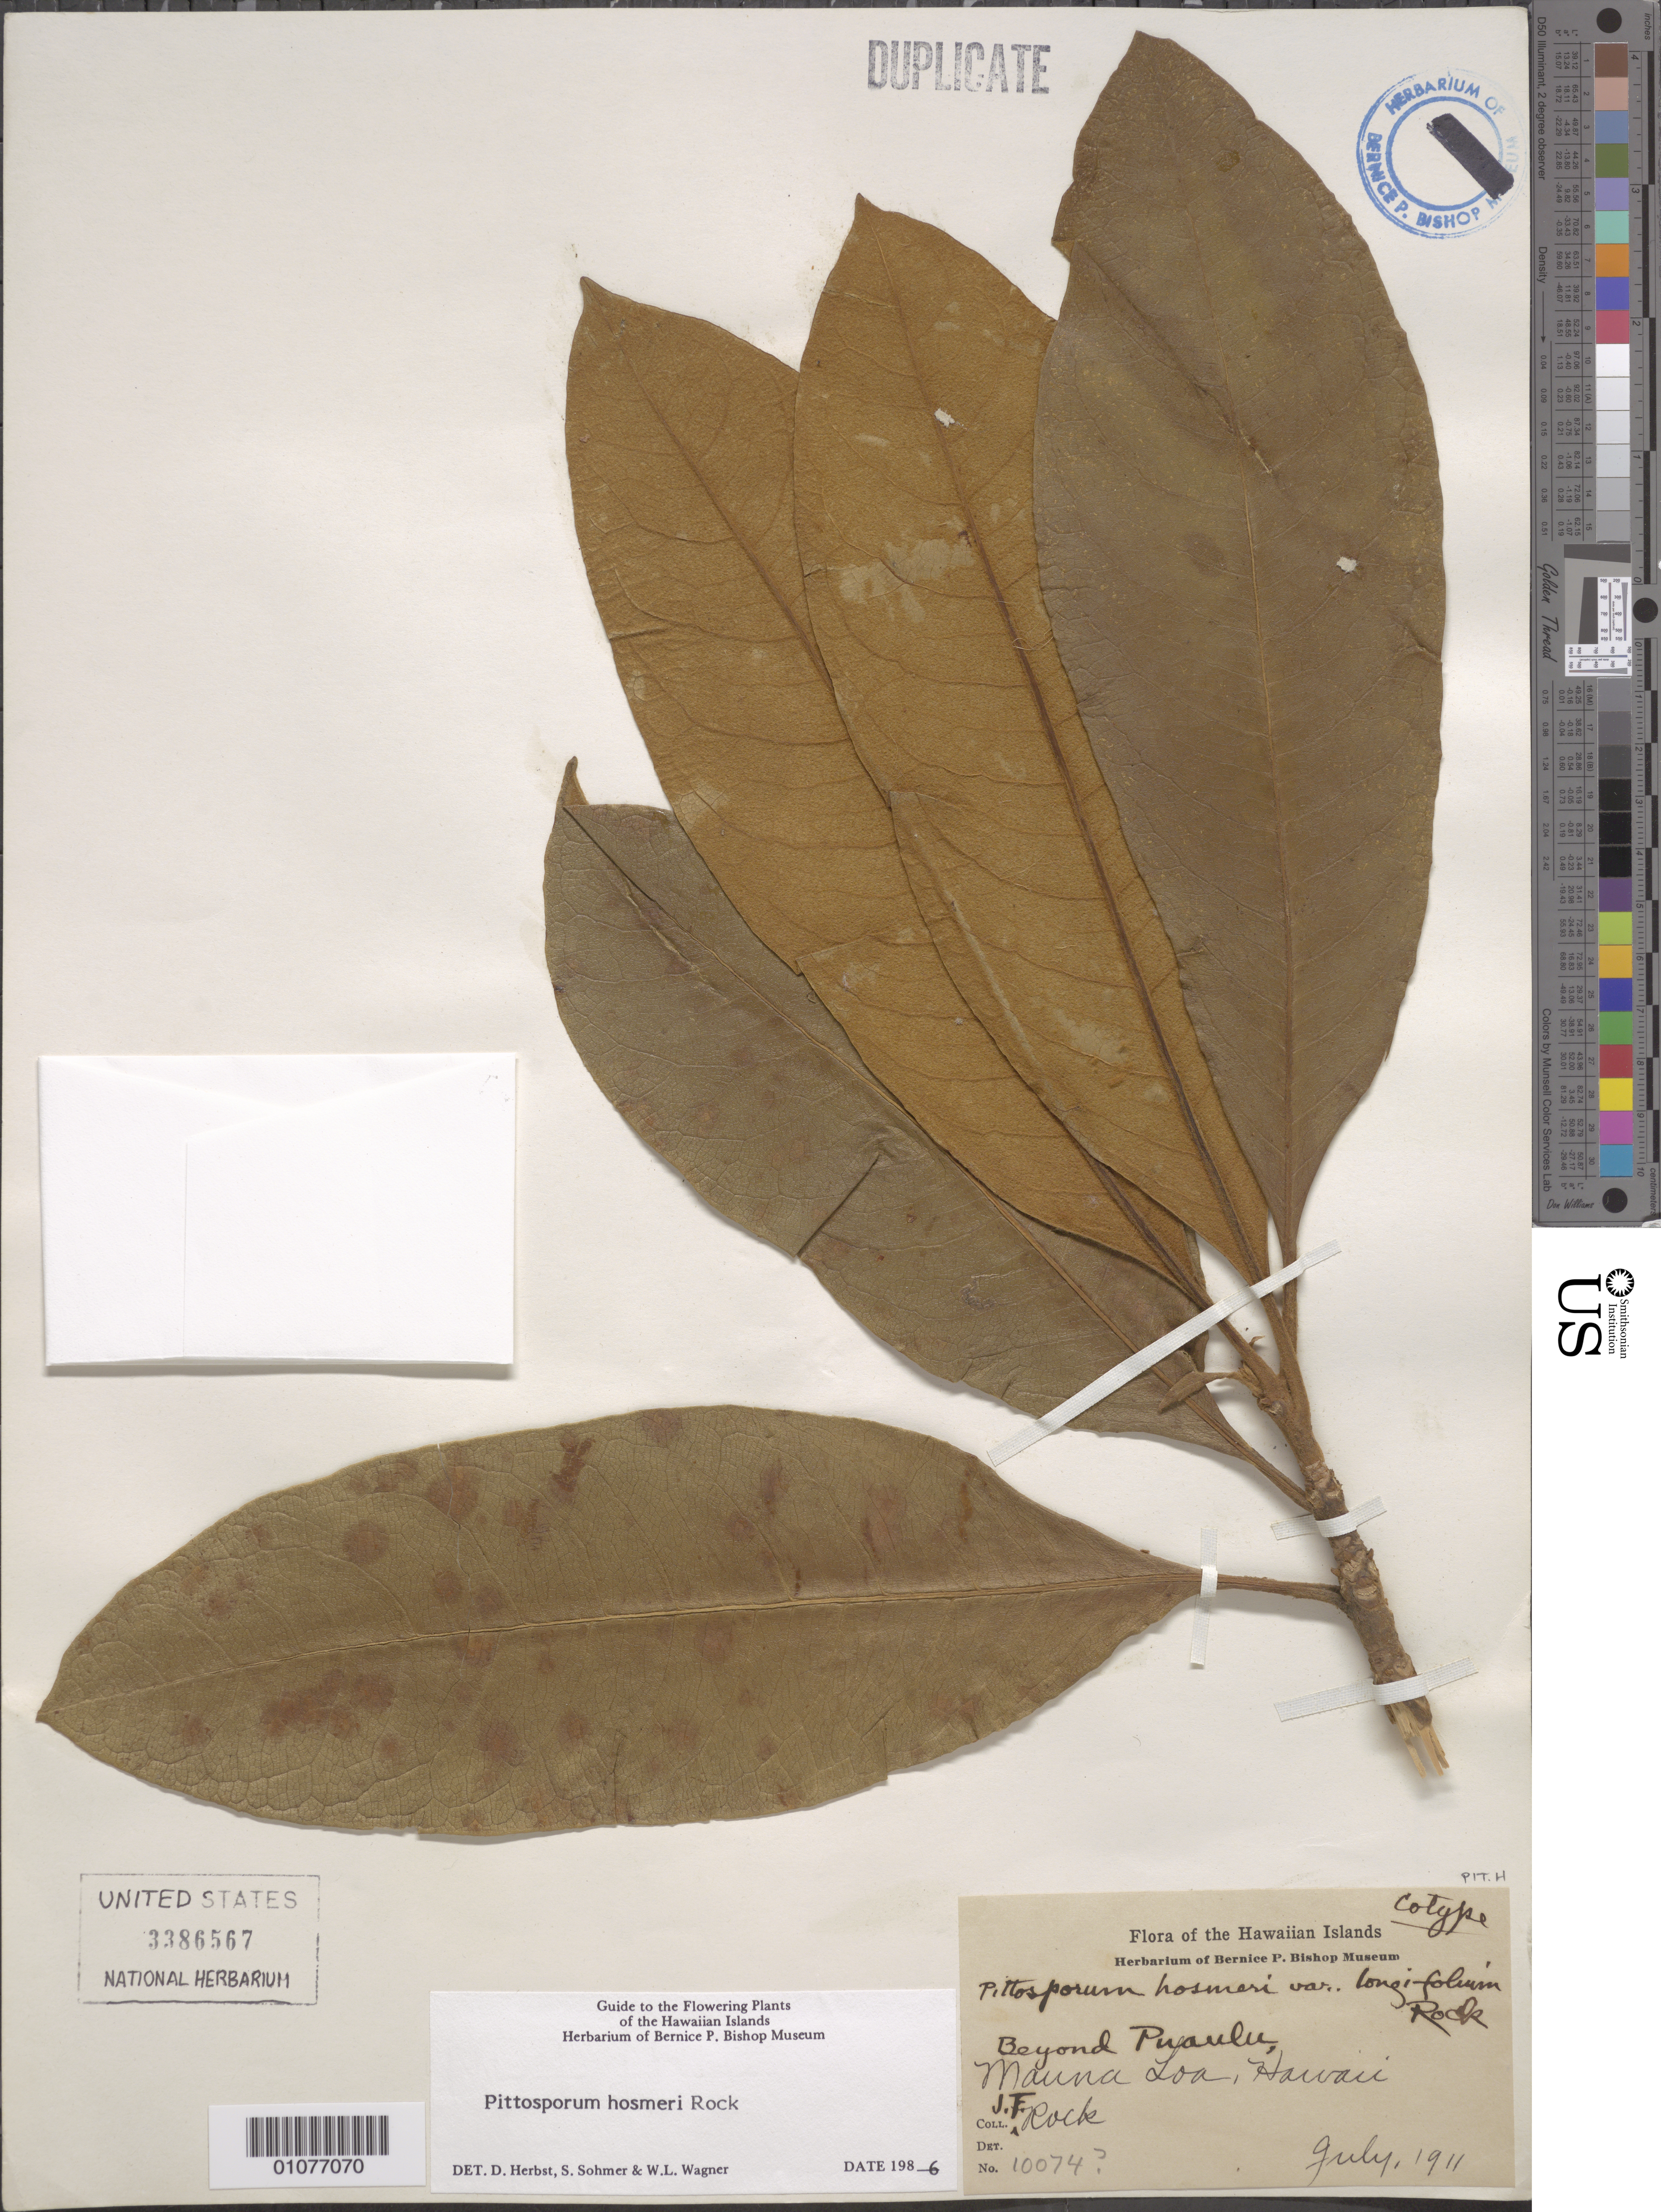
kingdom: Plantae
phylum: Tracheophyta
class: Magnoliopsida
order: Apiales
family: Pittosporaceae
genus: Pittosporum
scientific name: Pittosporum hosmeri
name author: Rock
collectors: J. F. Rock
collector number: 10074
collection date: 1911-07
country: United States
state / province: Hawaii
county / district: Hawaii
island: Hawaii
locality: Mauna Loa, beyond Puaulu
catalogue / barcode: US 3386567